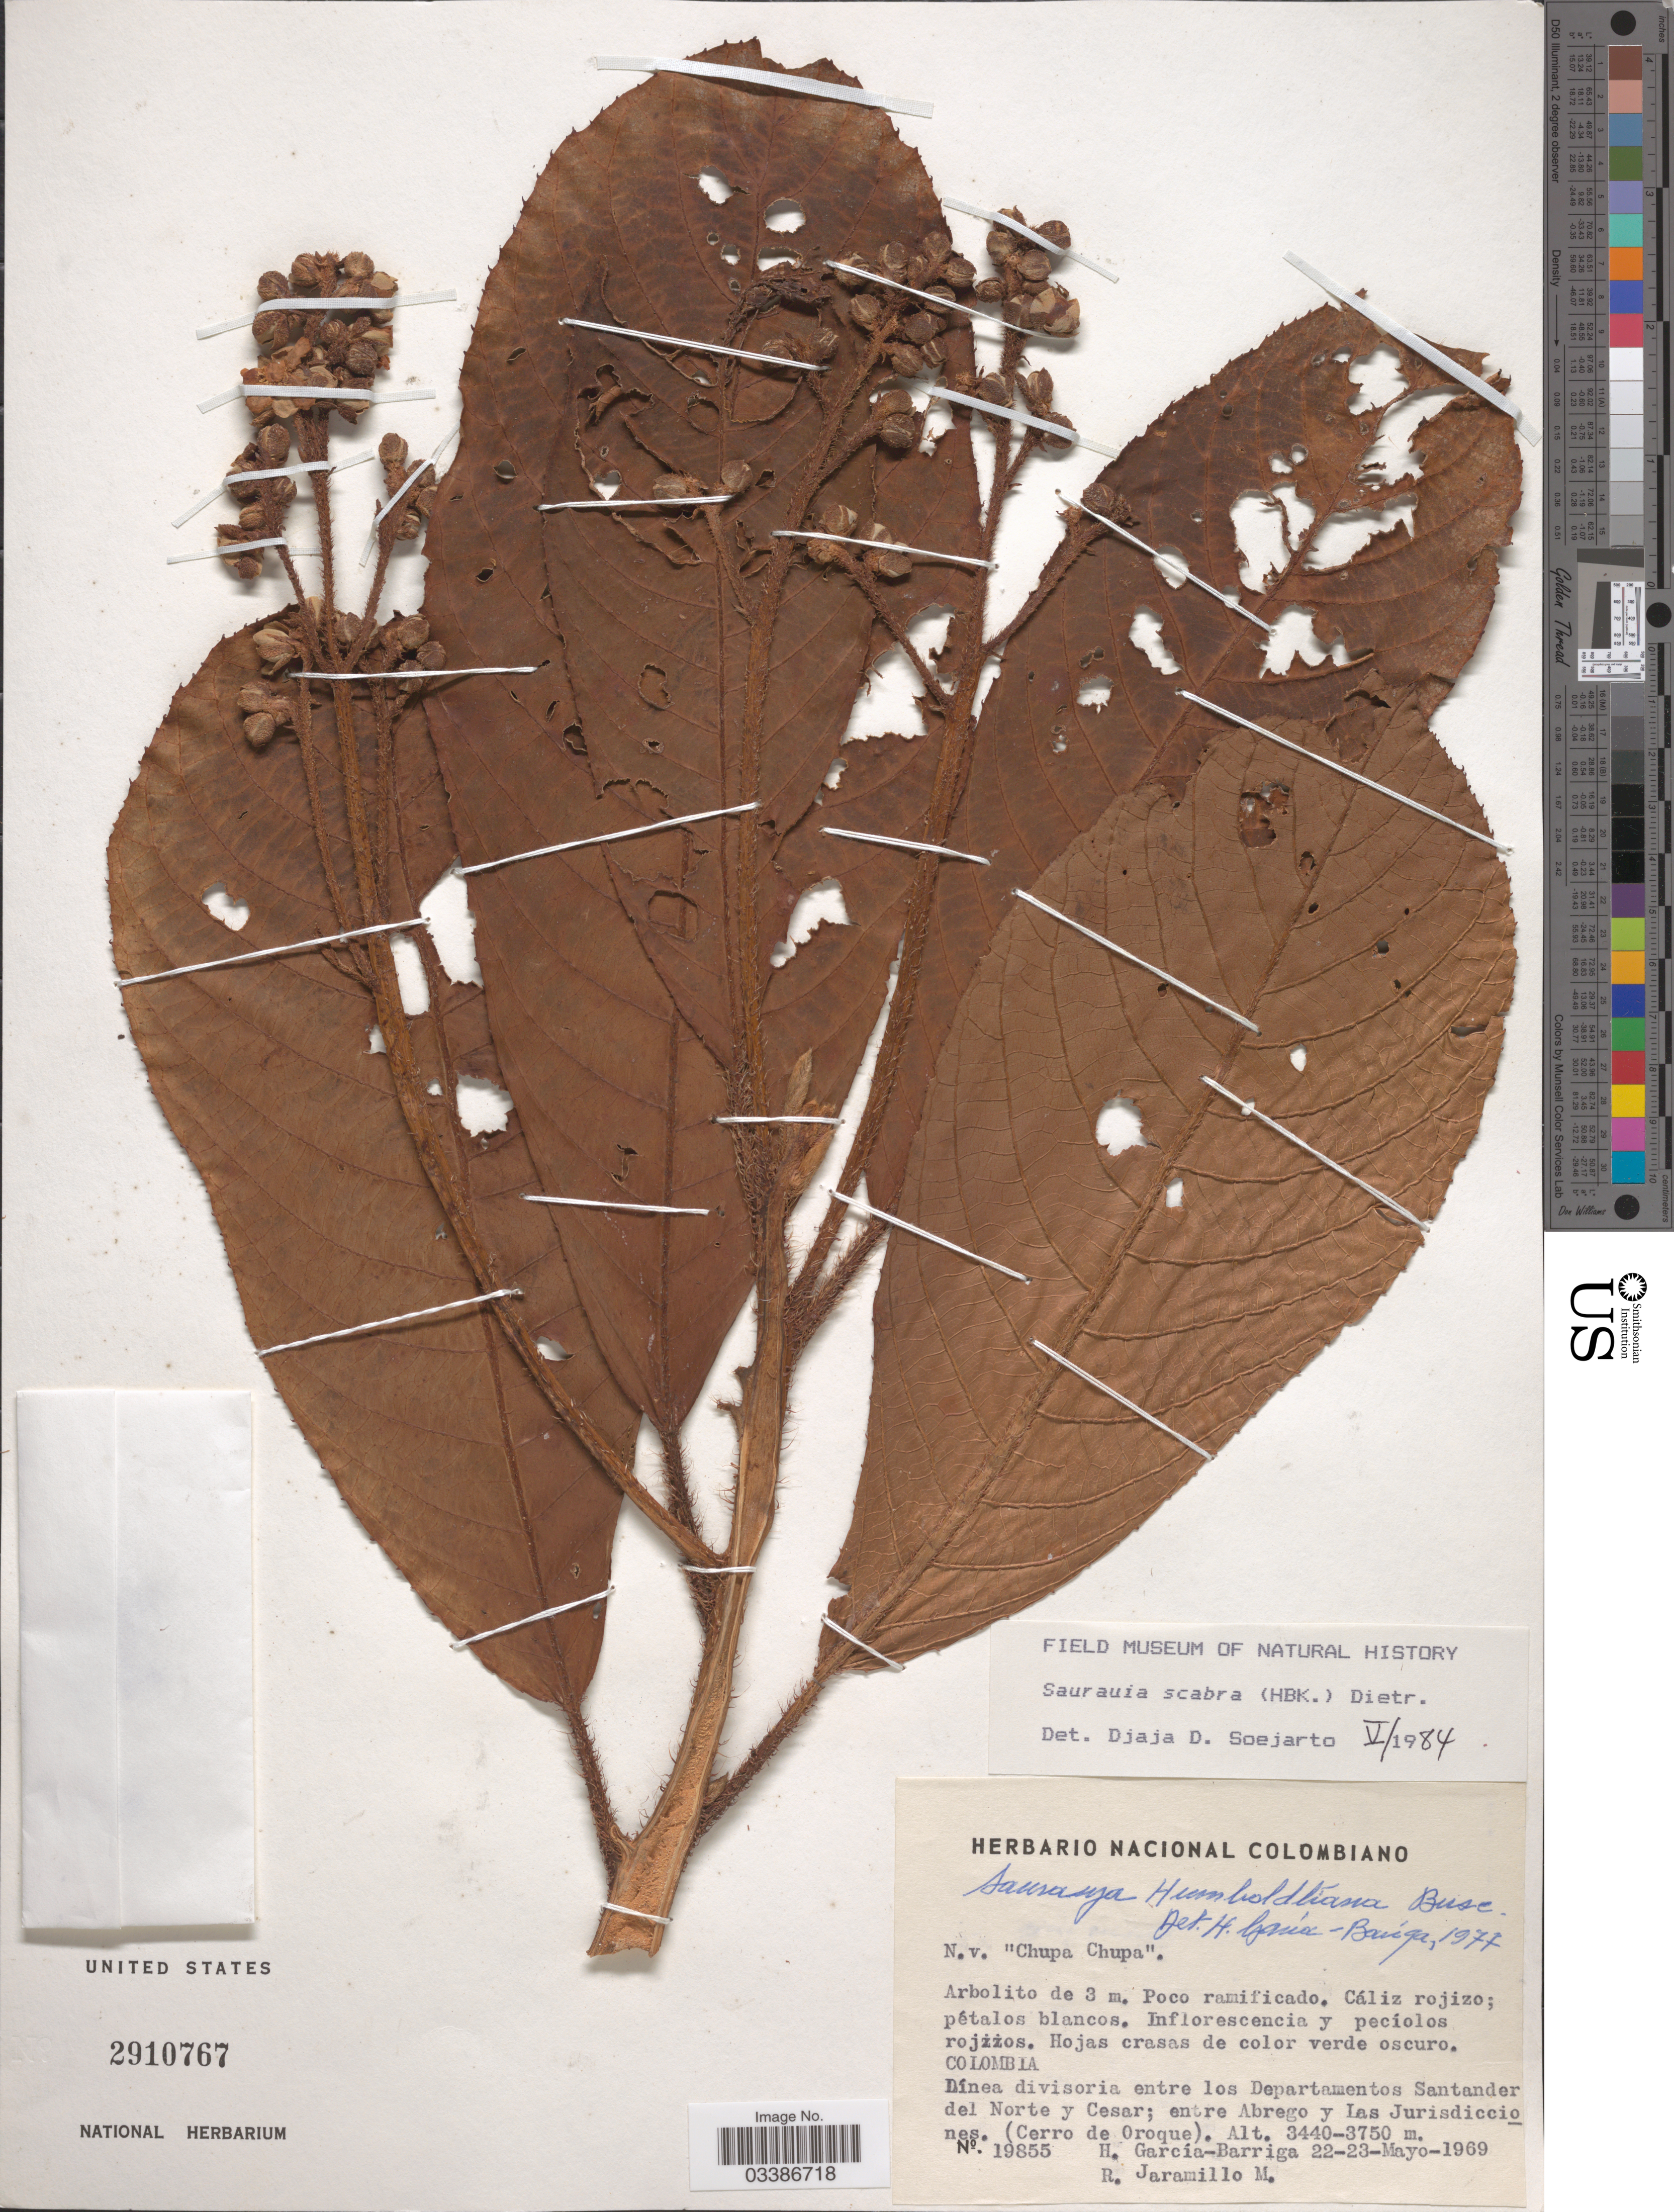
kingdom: Plantae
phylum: Tracheophyta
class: Magnoliopsida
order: Ericales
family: Actinidiaceae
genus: Saurauia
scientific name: Saurauia scabra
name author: (Kunth) D. Dietr.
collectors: H. García Barriga & R. Jaramillo M.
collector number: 19855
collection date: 1969-05-22/1969-05-23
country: Colombia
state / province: Norte de Santander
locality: Línea divisoria entre los Departamentos Santander del Norte y Cesar; entre Abrego y Las Jurisdicciones. (Cerro de Oroque).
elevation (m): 3440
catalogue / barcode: US 2910767